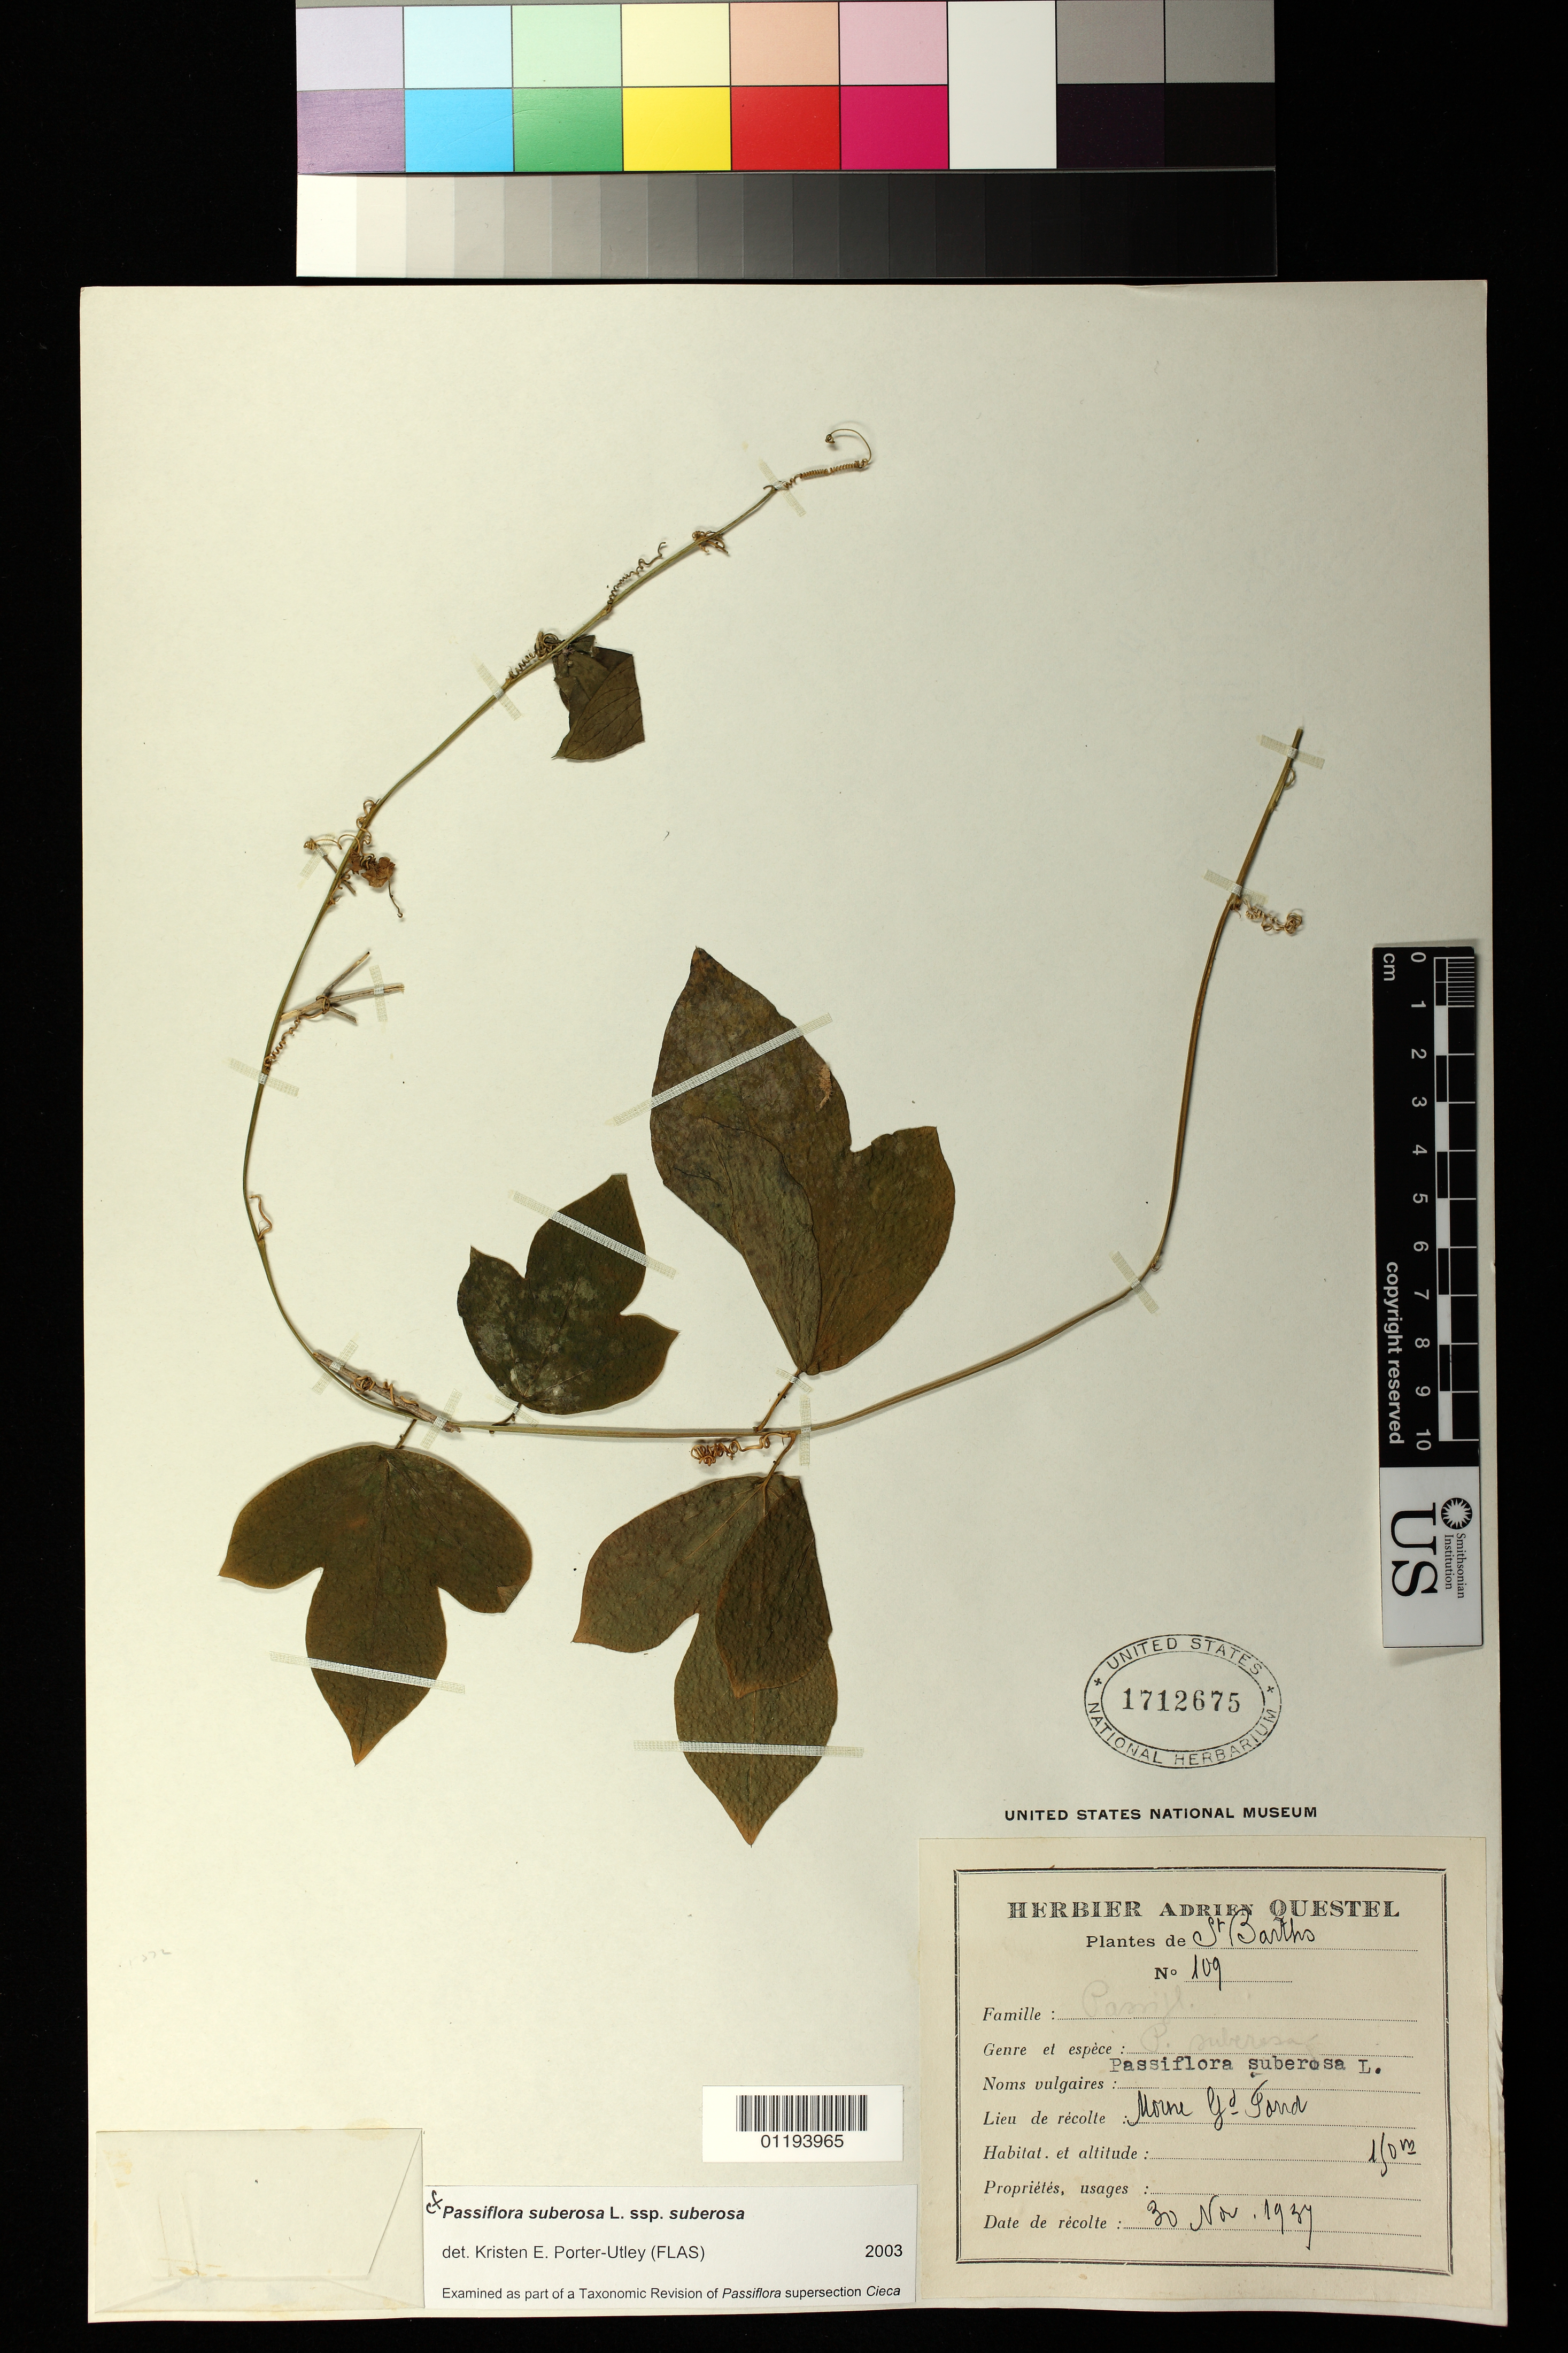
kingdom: Plantae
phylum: Tracheophyta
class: Magnoliopsida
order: Malpighiales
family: Passifloraceae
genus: Passiflora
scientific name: Passiflora suberosa subsp. suberosa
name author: L.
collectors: A. Questel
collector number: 109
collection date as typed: Nov 30 1937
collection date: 1937-11-30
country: Saint Barthélemy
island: St. Barthélemy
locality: Morne Grand Fond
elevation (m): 150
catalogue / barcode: US 1712675